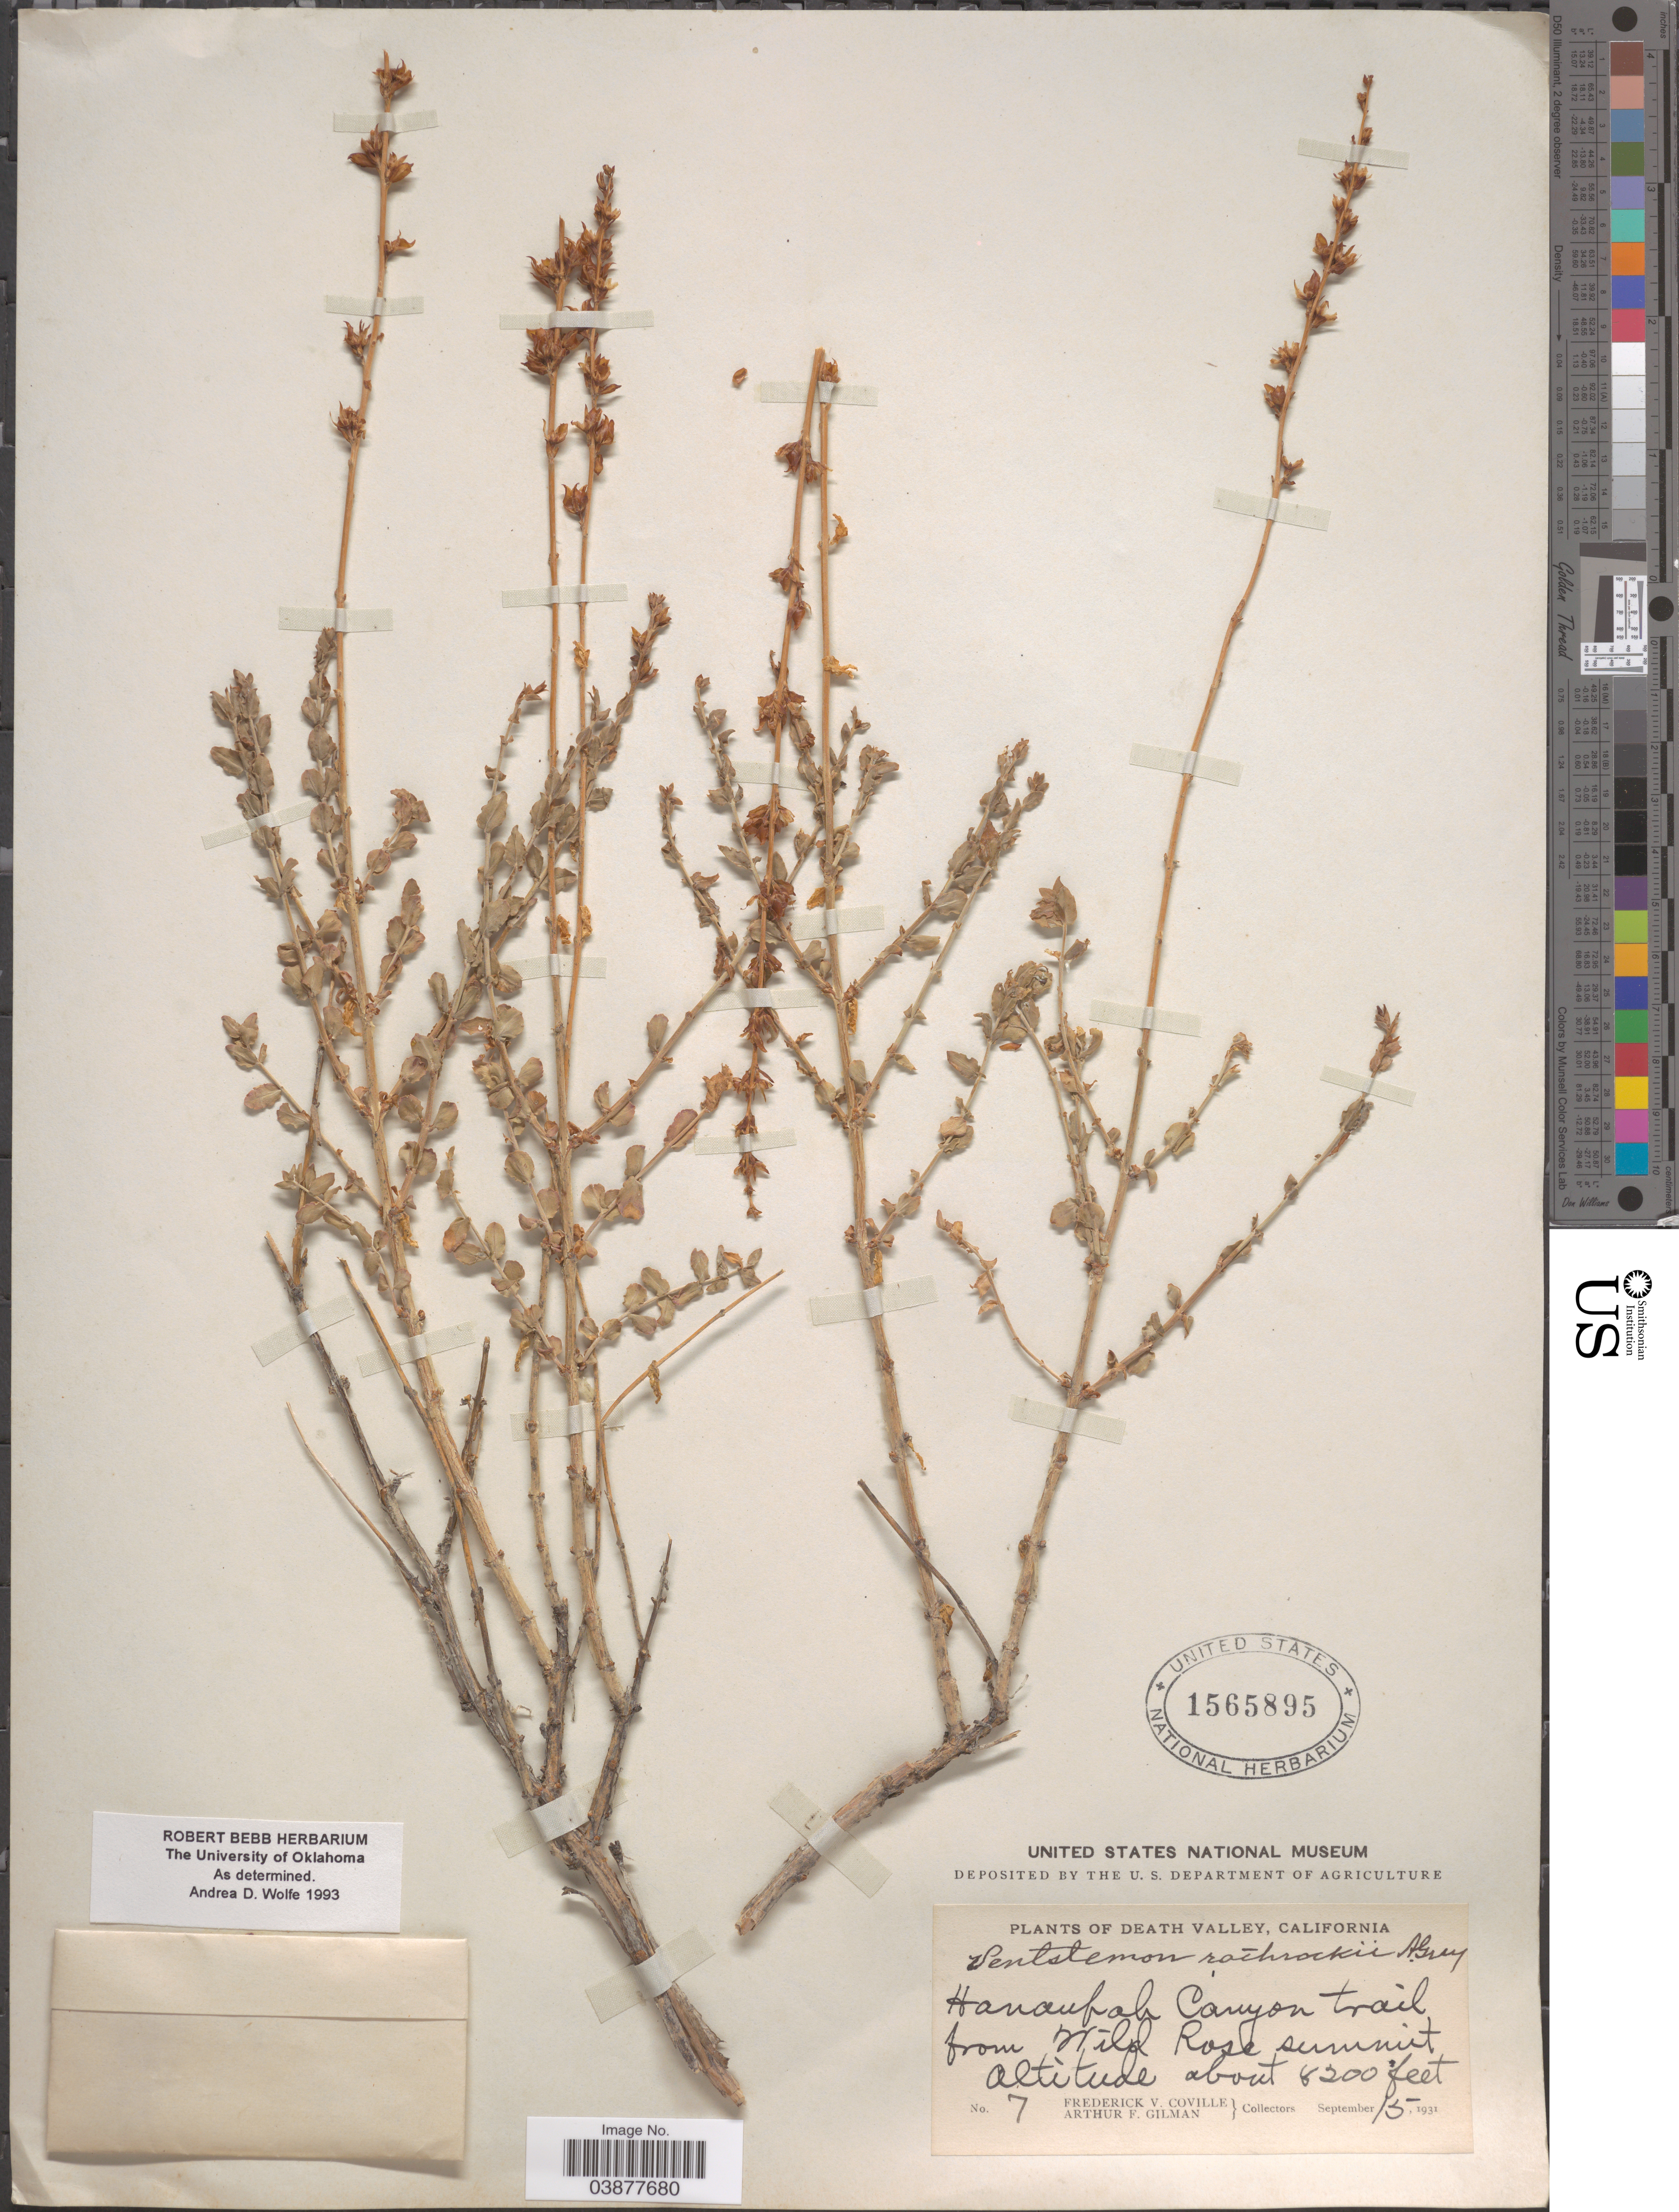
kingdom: Plantae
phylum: Tracheophyta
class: Magnoliopsida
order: Lamiales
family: Plantaginaceae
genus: Penstemon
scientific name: Penstemon rothrockii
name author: A. Gray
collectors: F. V. Coville & A. Gilman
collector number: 7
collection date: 1931-09-15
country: United States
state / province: California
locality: Death Valley. Hanaupah Canyon trail from Wild Rose summit.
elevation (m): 2499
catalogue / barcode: US 1565895